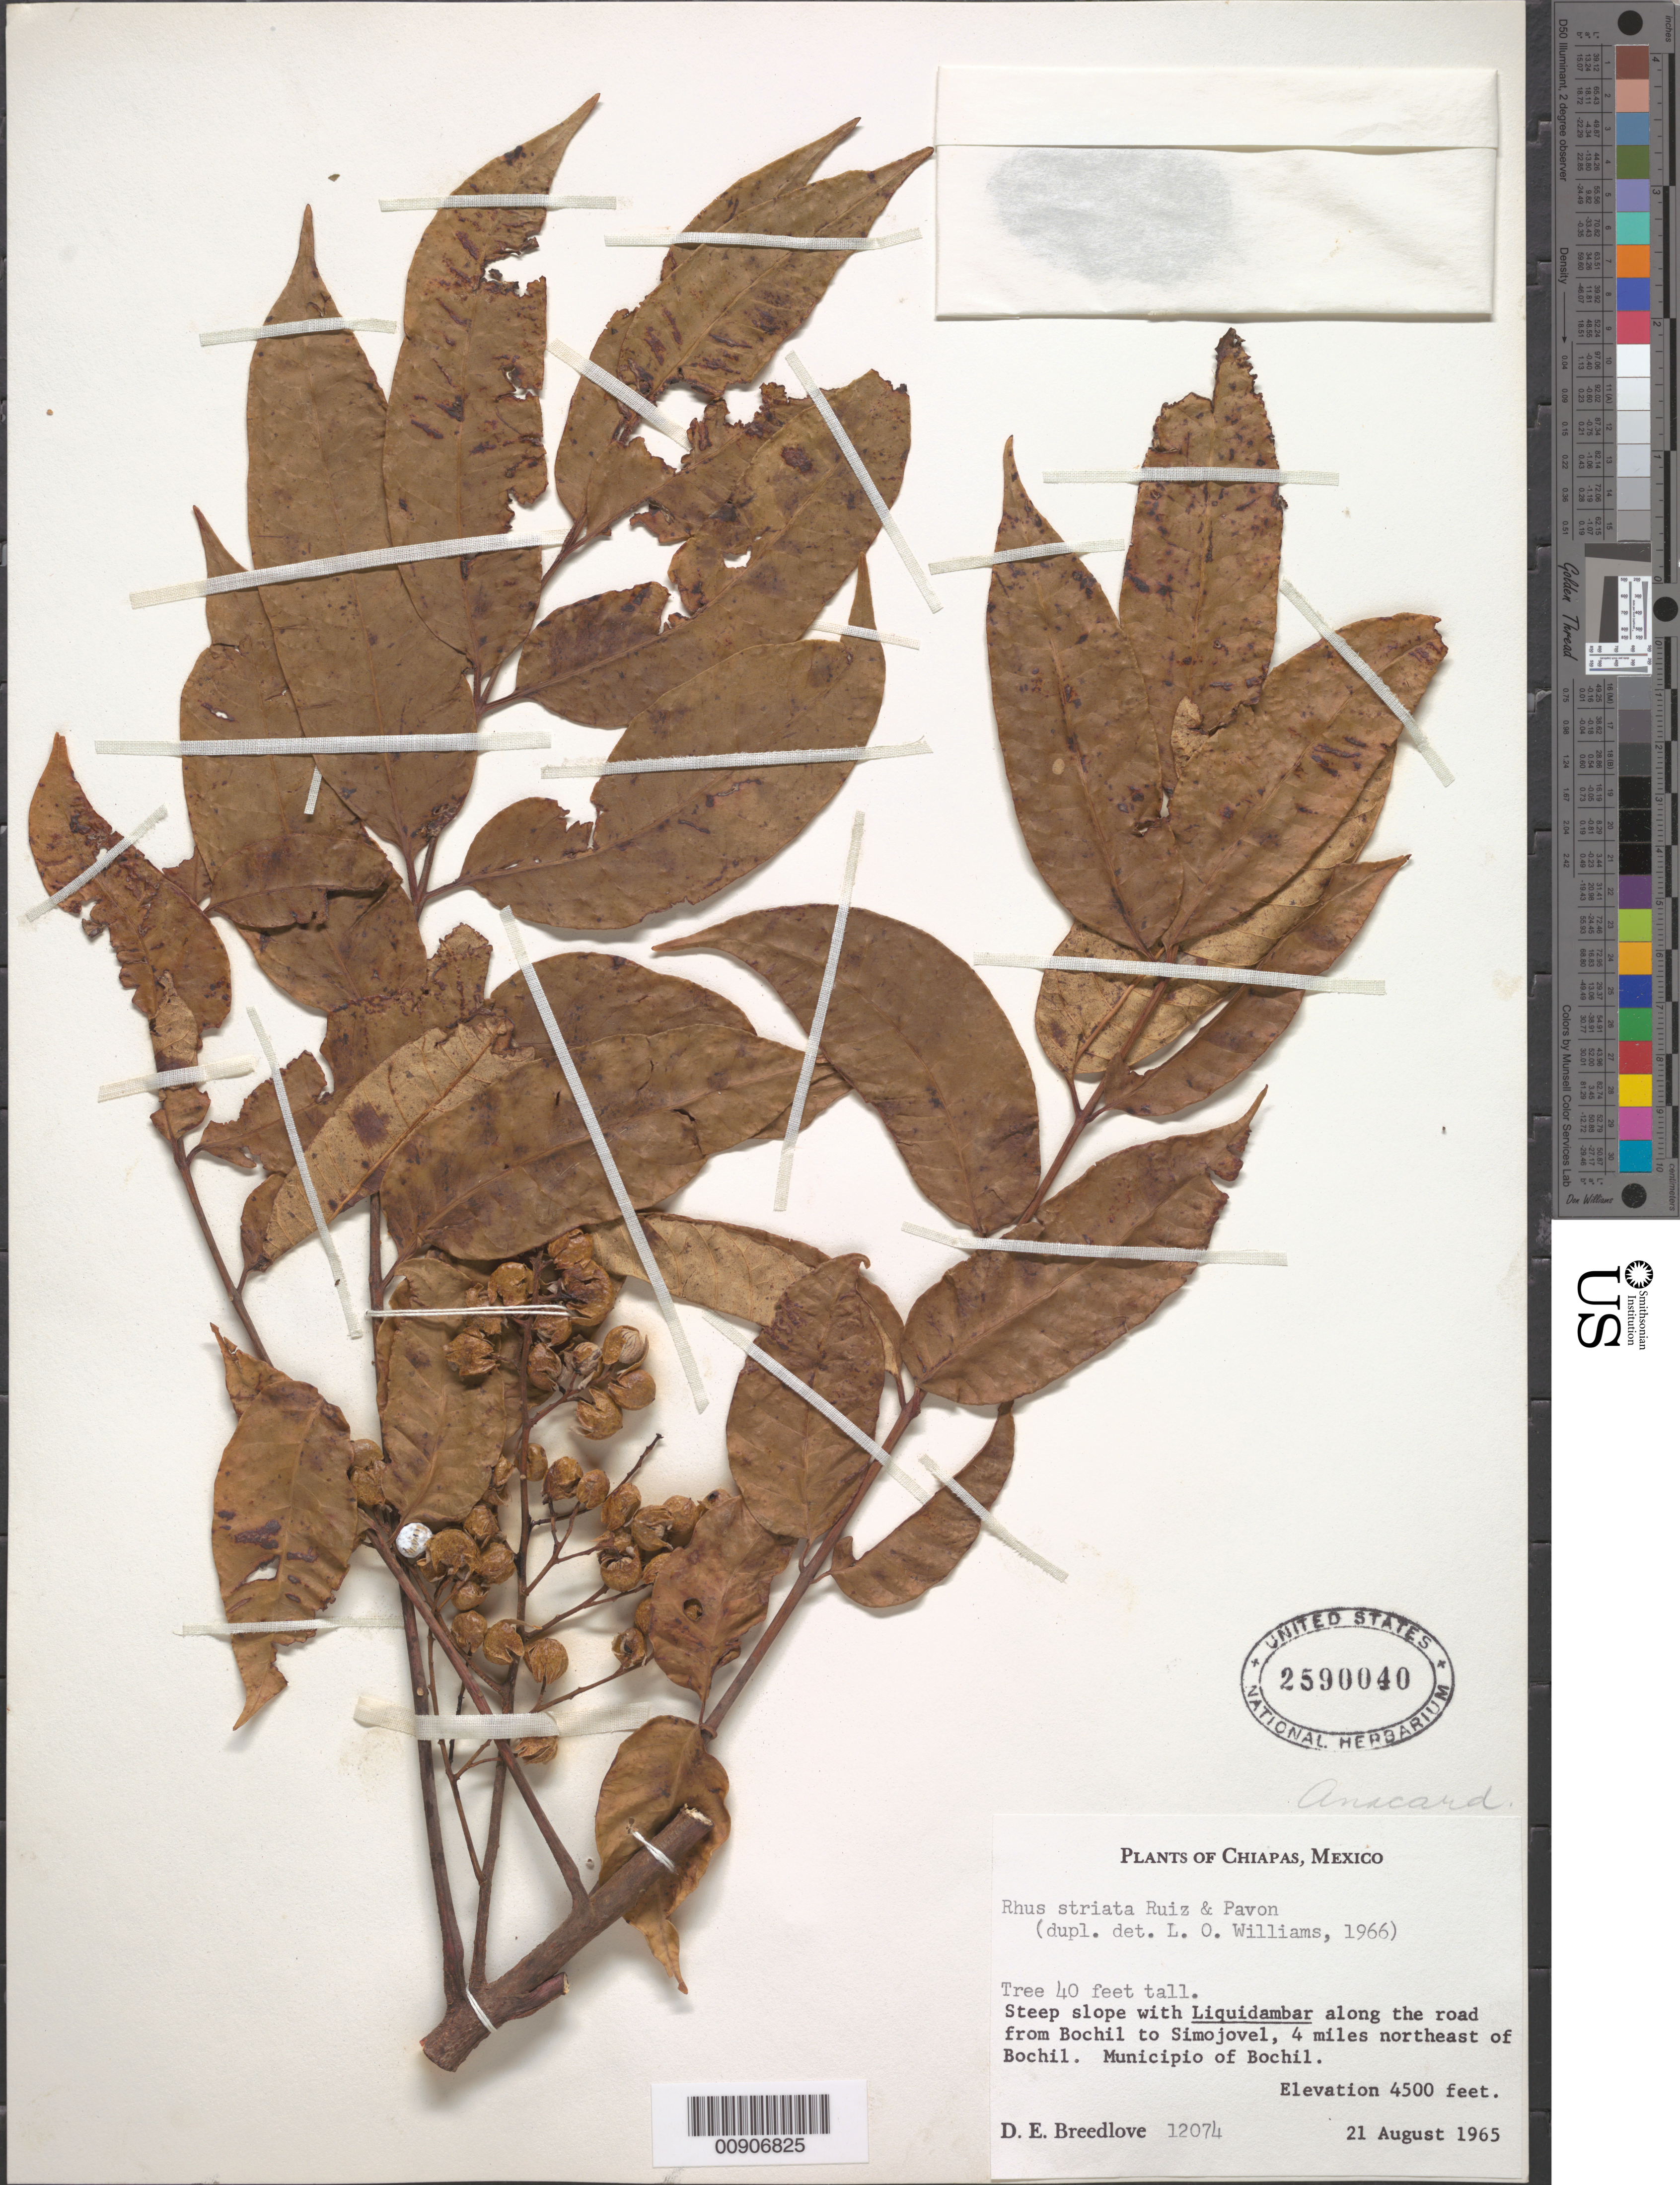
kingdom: Plantae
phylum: Tracheophyta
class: Magnoliopsida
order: Sapindales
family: Anacardiaceae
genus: Toxicodendron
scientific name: Toxicodendron striatum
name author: (Ruiz & Pav.) Kuntze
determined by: Mitchell, John D.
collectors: D. E. Breedlove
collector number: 12074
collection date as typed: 21 Aug 1965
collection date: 1965-08-21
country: Mexico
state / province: Chiapas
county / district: Bochil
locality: Along the road from Bochil to Simojovel, 4 miles northeast of Bochil. Municipio of Bochil, Chiapas.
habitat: Steep slope with Liquidambar.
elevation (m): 1372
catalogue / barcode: US 2590040